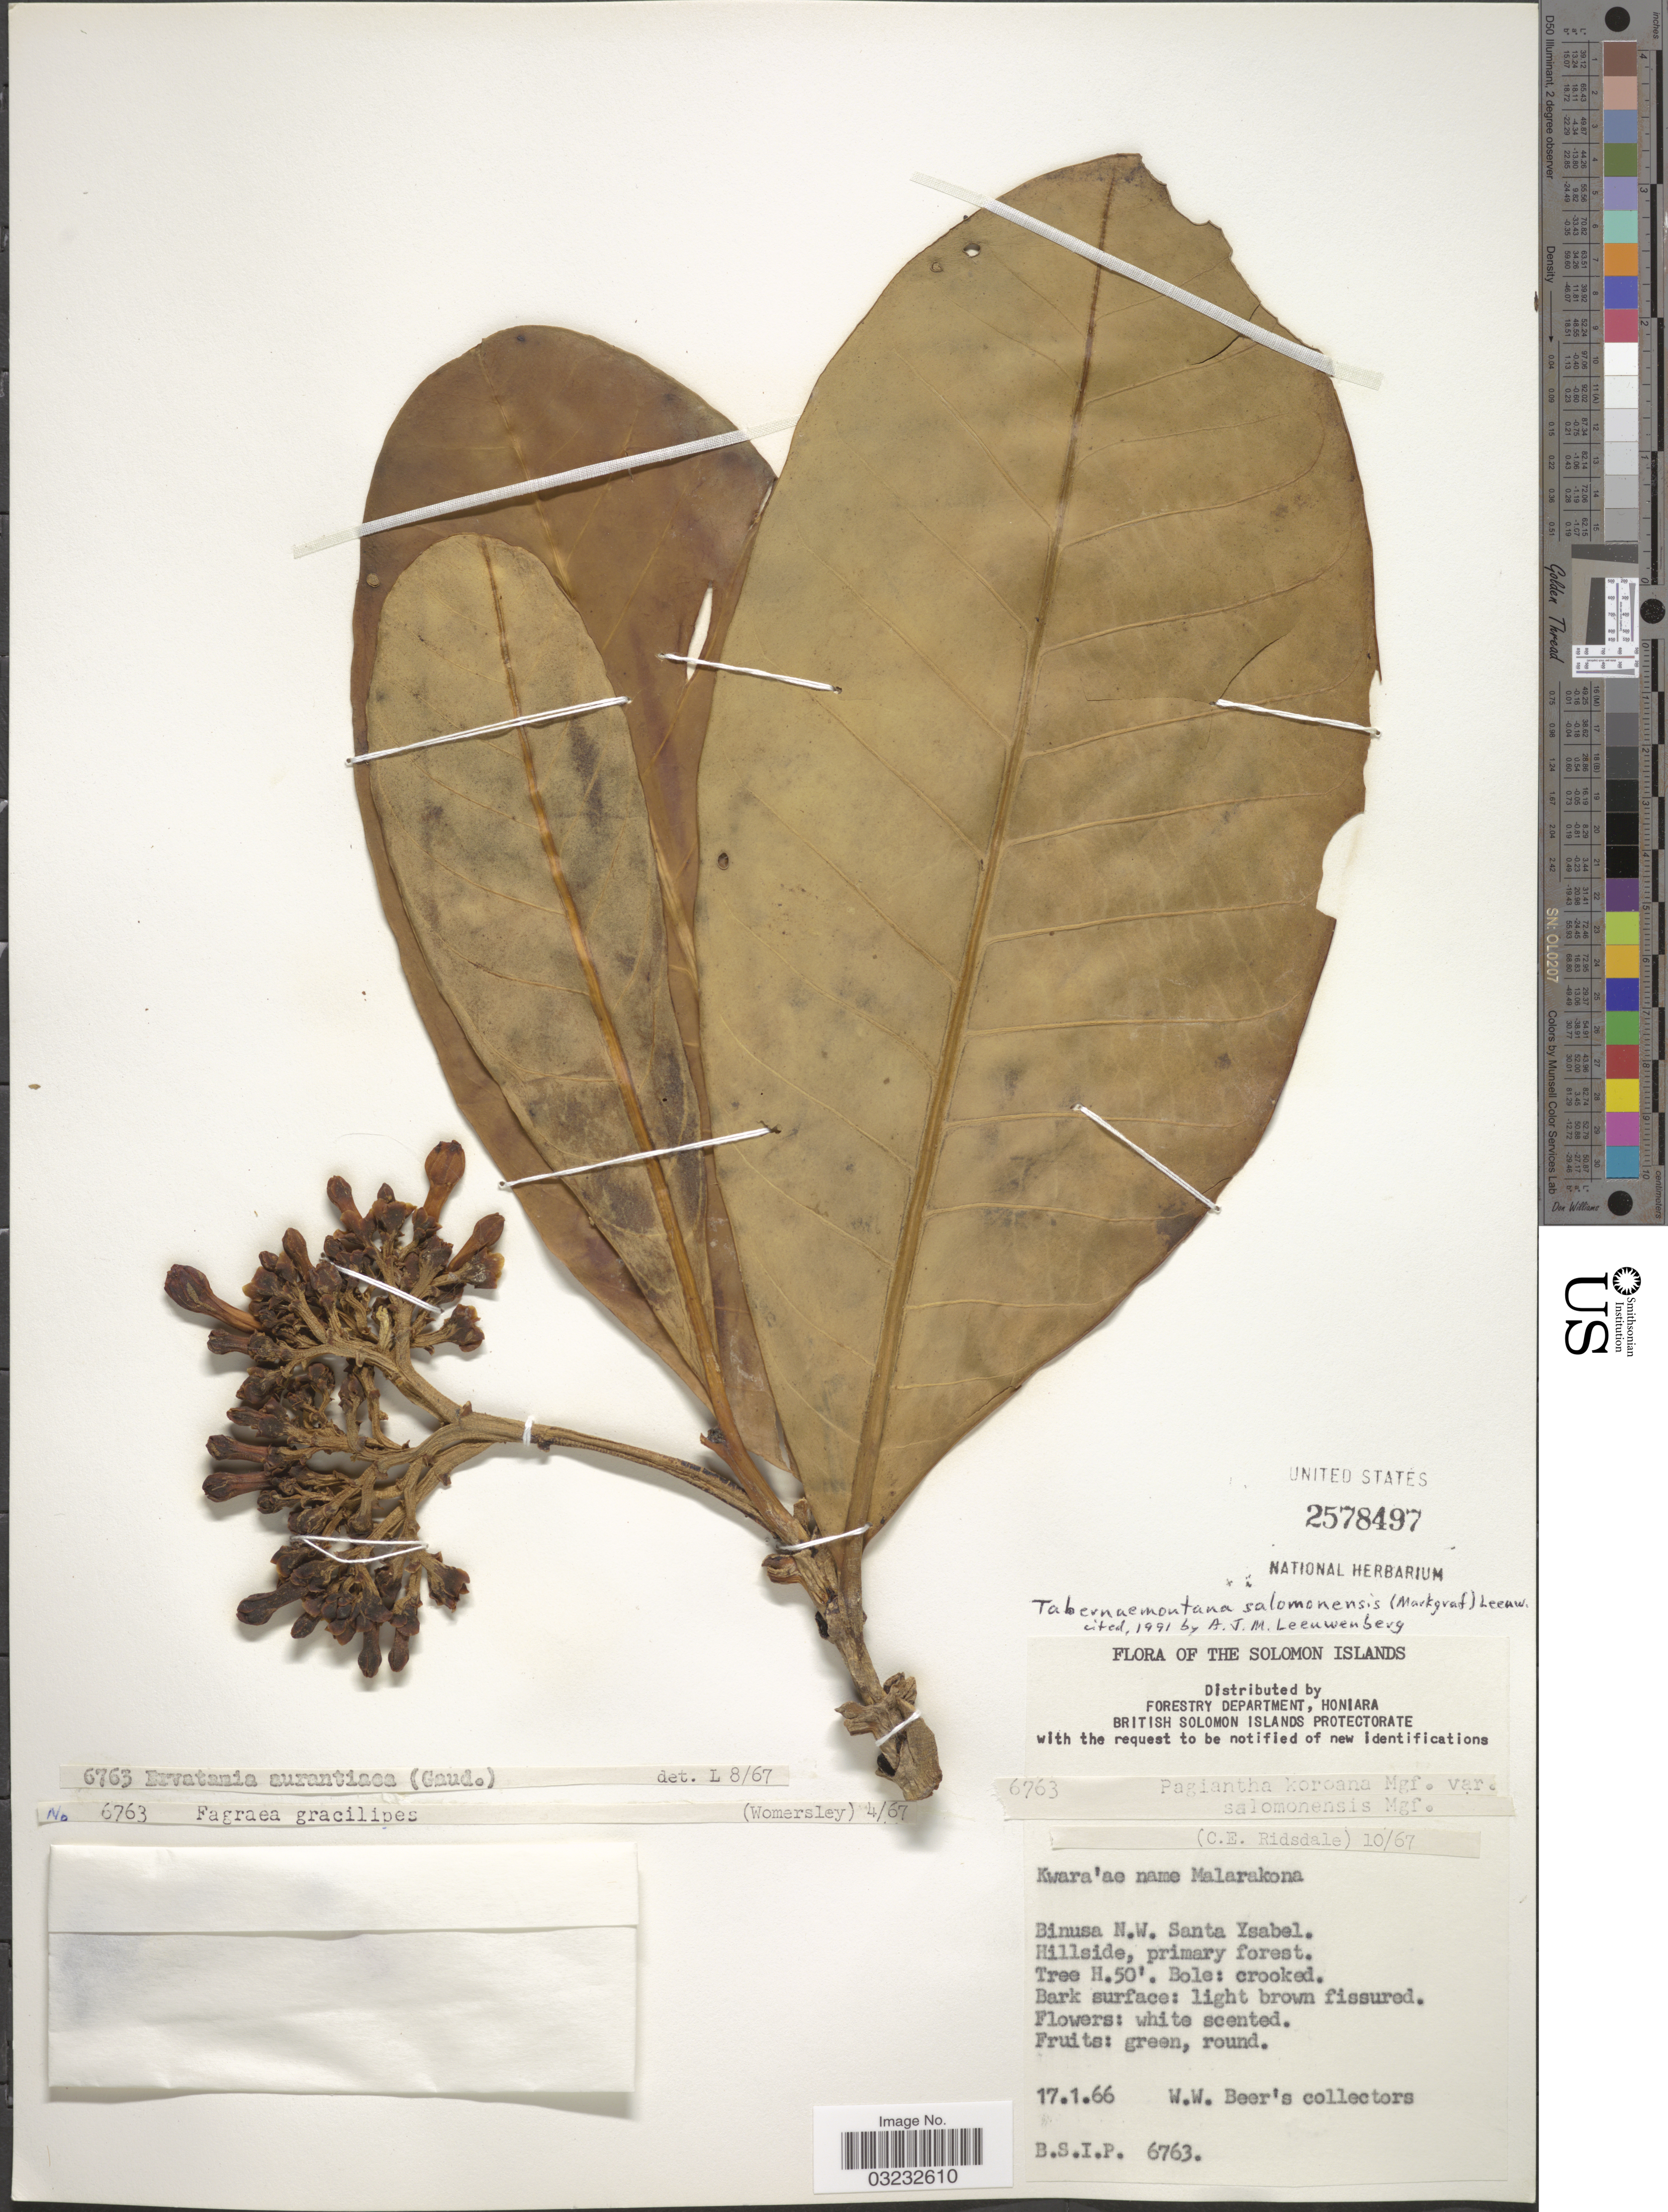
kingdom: Plantae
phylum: Tracheophyta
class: Magnoliopsida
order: Gentianales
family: Apocynaceae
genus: Tabernaemontana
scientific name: Tabernaemontana salomonensis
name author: (Markgr.) Leeuwenb.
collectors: W. Beer's Collectors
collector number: BSIP6763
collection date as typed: Transcribed d/m/y: 17/1/66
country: Solomon Islands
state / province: Solomon Islands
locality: Binusa N.W. Santa Ysabel.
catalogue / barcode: US 2578497